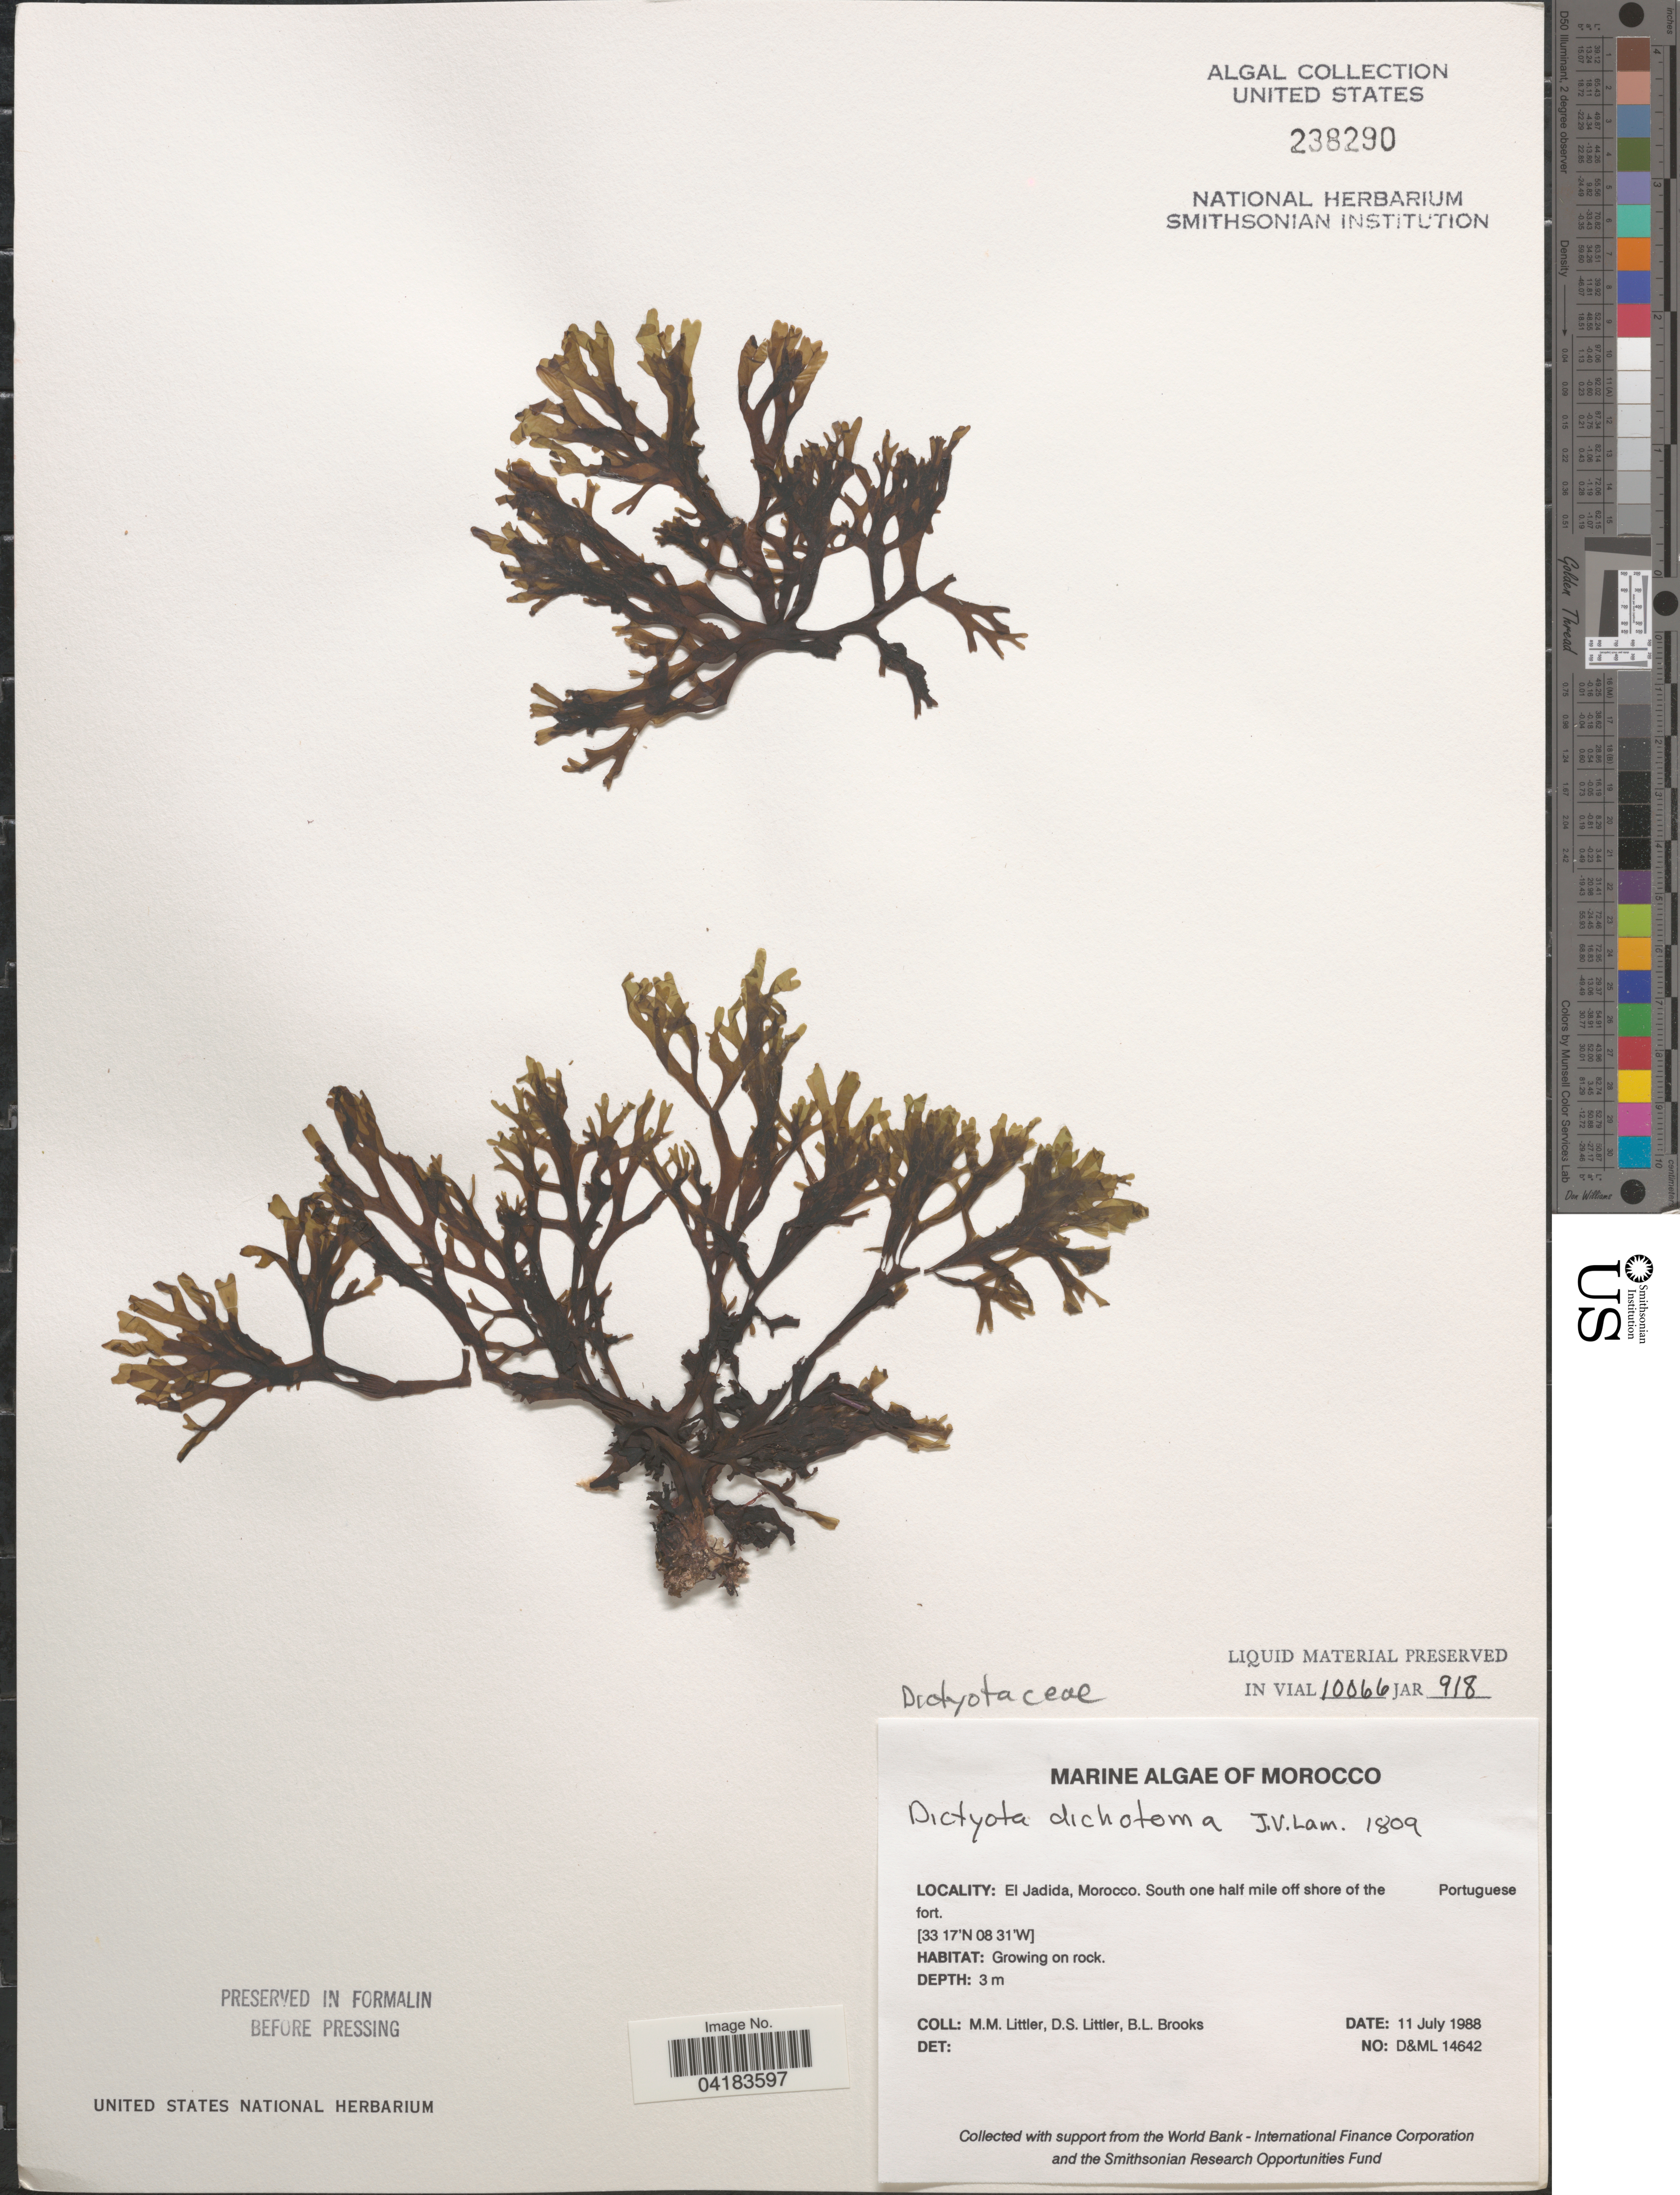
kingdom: Chromista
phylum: Ochrophyta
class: Phaeophyceae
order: Dictyotales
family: Dictyotaceae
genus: Dictyota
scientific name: Dictyota dichotoma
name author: (Huds.) J.V.Lamouroux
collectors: D. S. Littler & B. Brooks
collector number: D&ML14642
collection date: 1988-07-11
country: Morocco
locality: El Jadida. South one half mile off shore of the Portuguese fort.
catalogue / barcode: US 238290